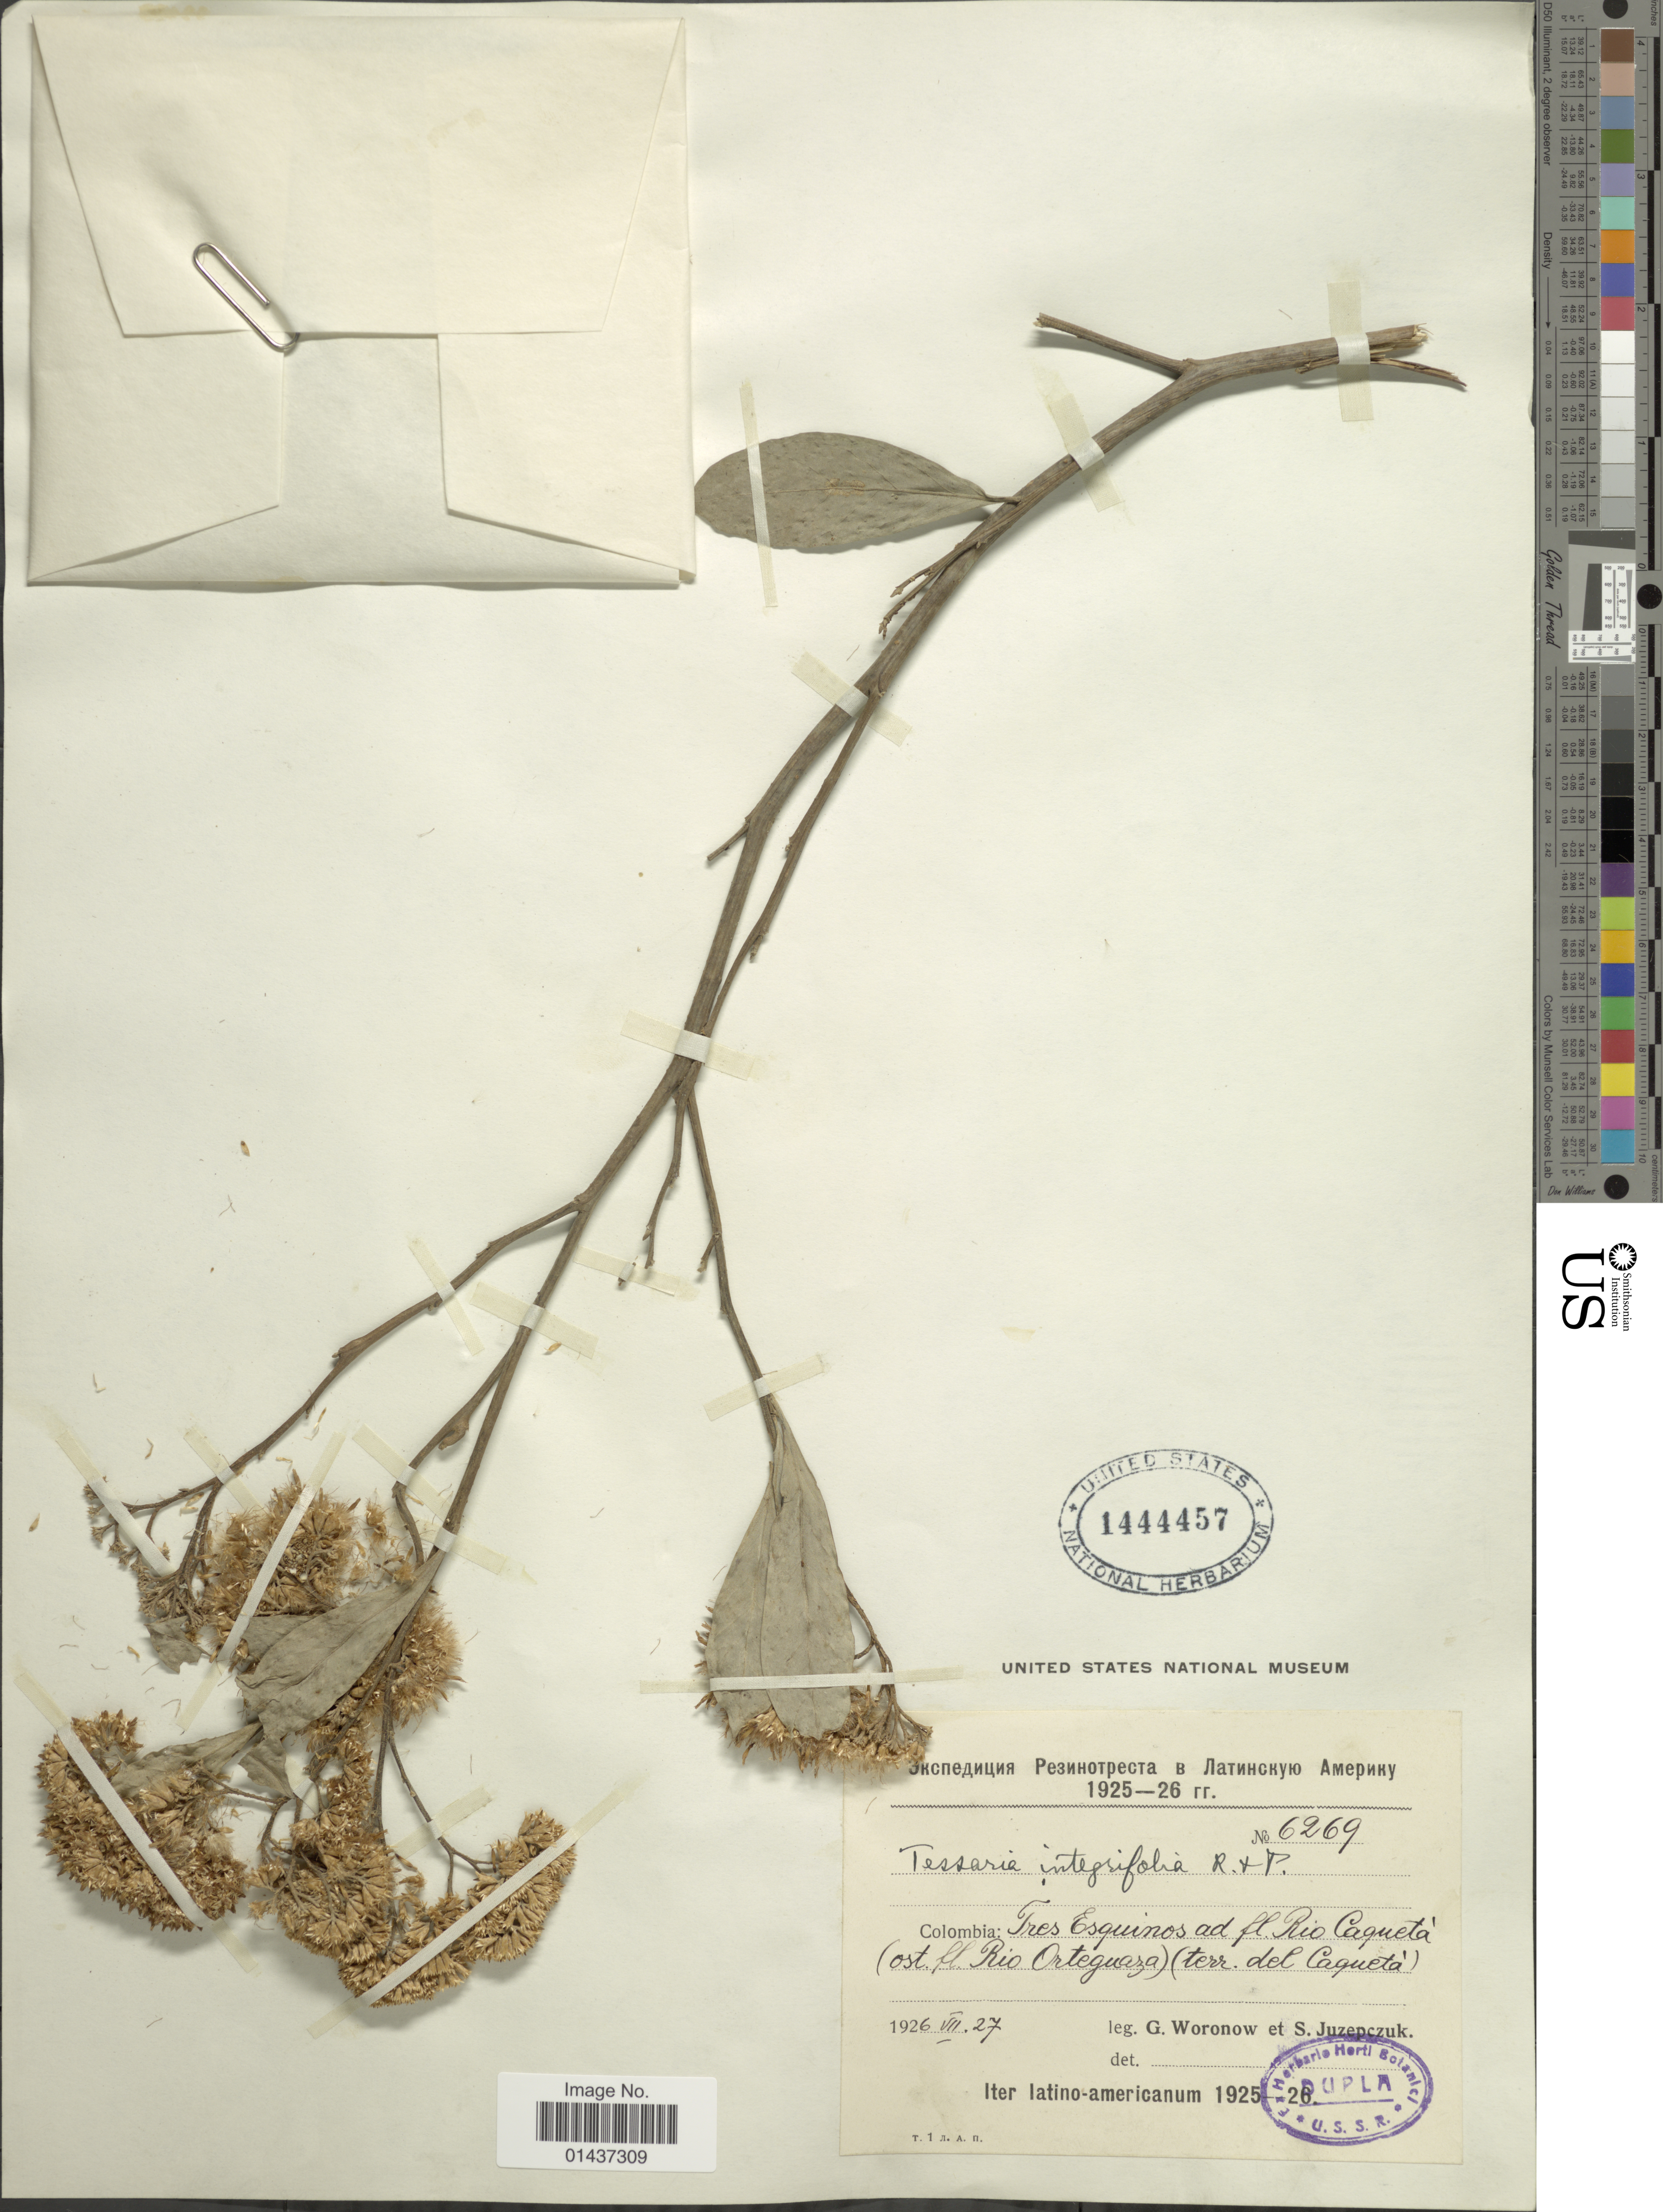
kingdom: Plantae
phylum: Tracheophyta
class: Magnoliopsida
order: Asterales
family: Asteraceae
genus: Tessaria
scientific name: Tessaria integrifolia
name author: Ruiz & Pav.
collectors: G. Woronow & S. V. Juzepczuk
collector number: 6269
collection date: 1926-07-27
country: Colombia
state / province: Caquetá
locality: Tres Esquinos ad fl. Rio Caquetá (ost fl. Rio Orteguaza) (terr del Caqueta)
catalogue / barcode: US 1444457